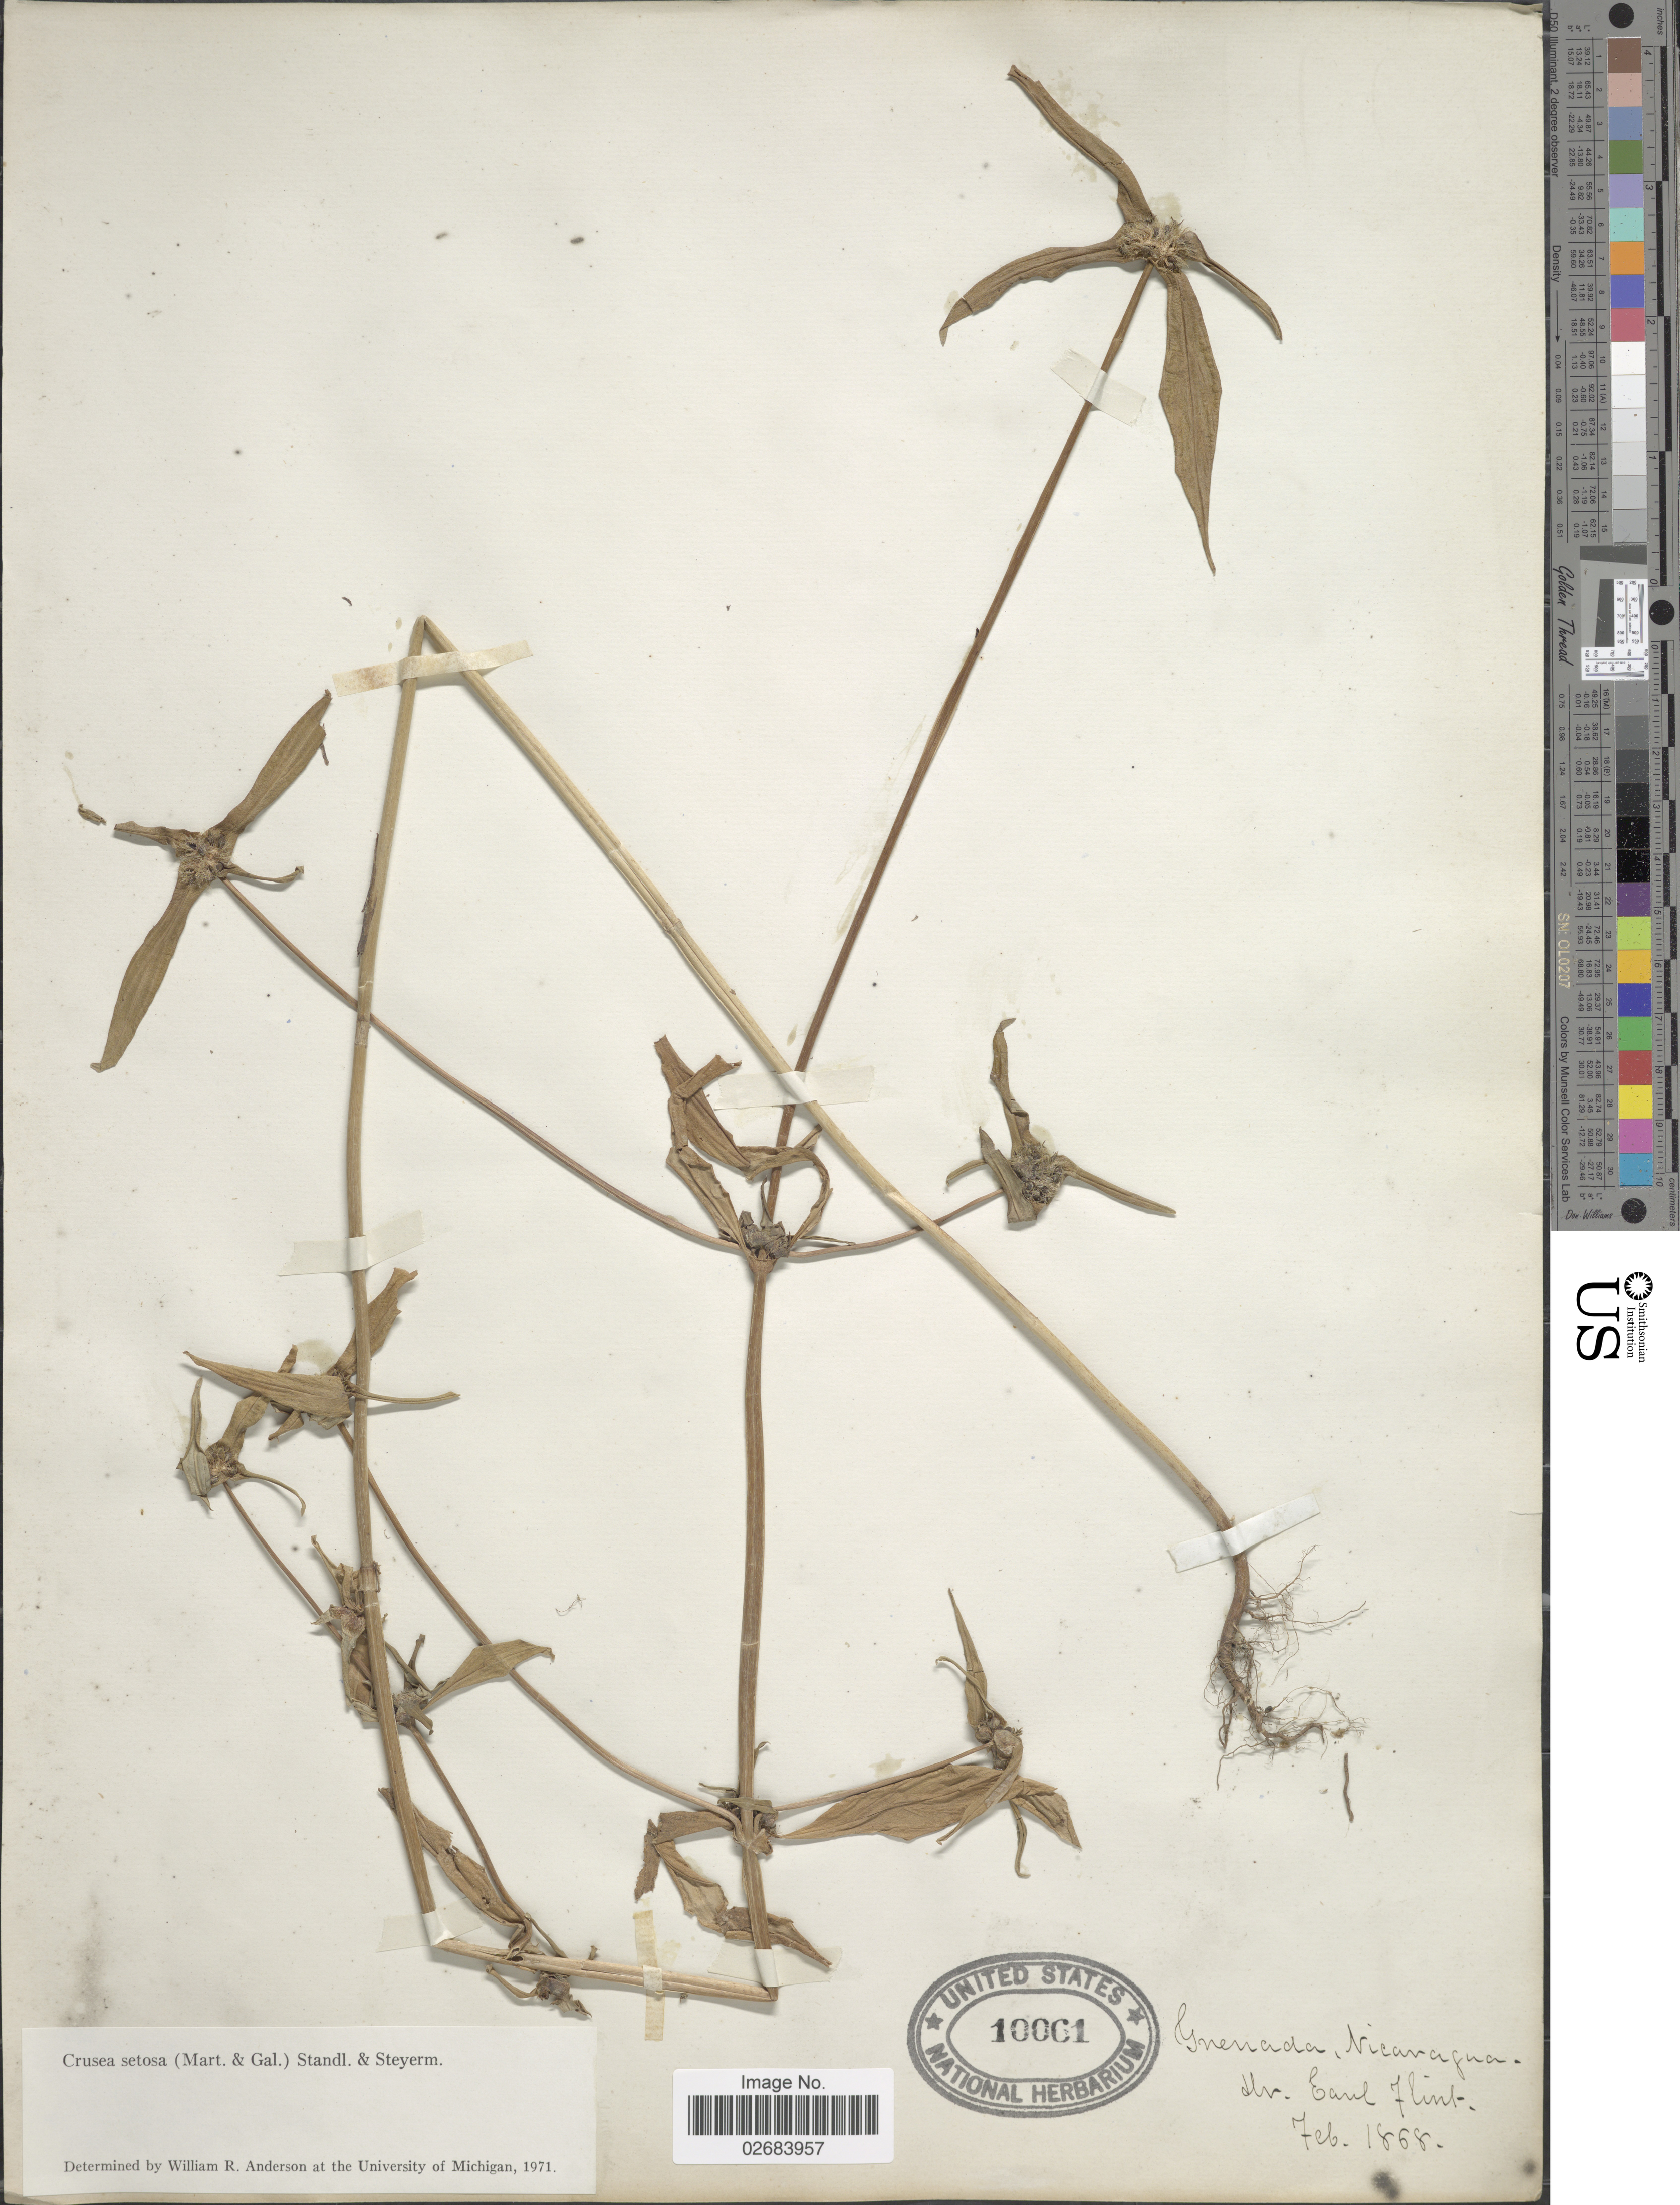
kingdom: Plantae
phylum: Tracheophyta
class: Magnoliopsida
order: Gentianales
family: Rubiaceae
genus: Crusea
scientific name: Crusea setosa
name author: (M. Martens & Galeotti) Standl. & Steyerm.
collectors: E. Flint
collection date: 1868-02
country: Nicaragua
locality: Grenada.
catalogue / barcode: US 10061